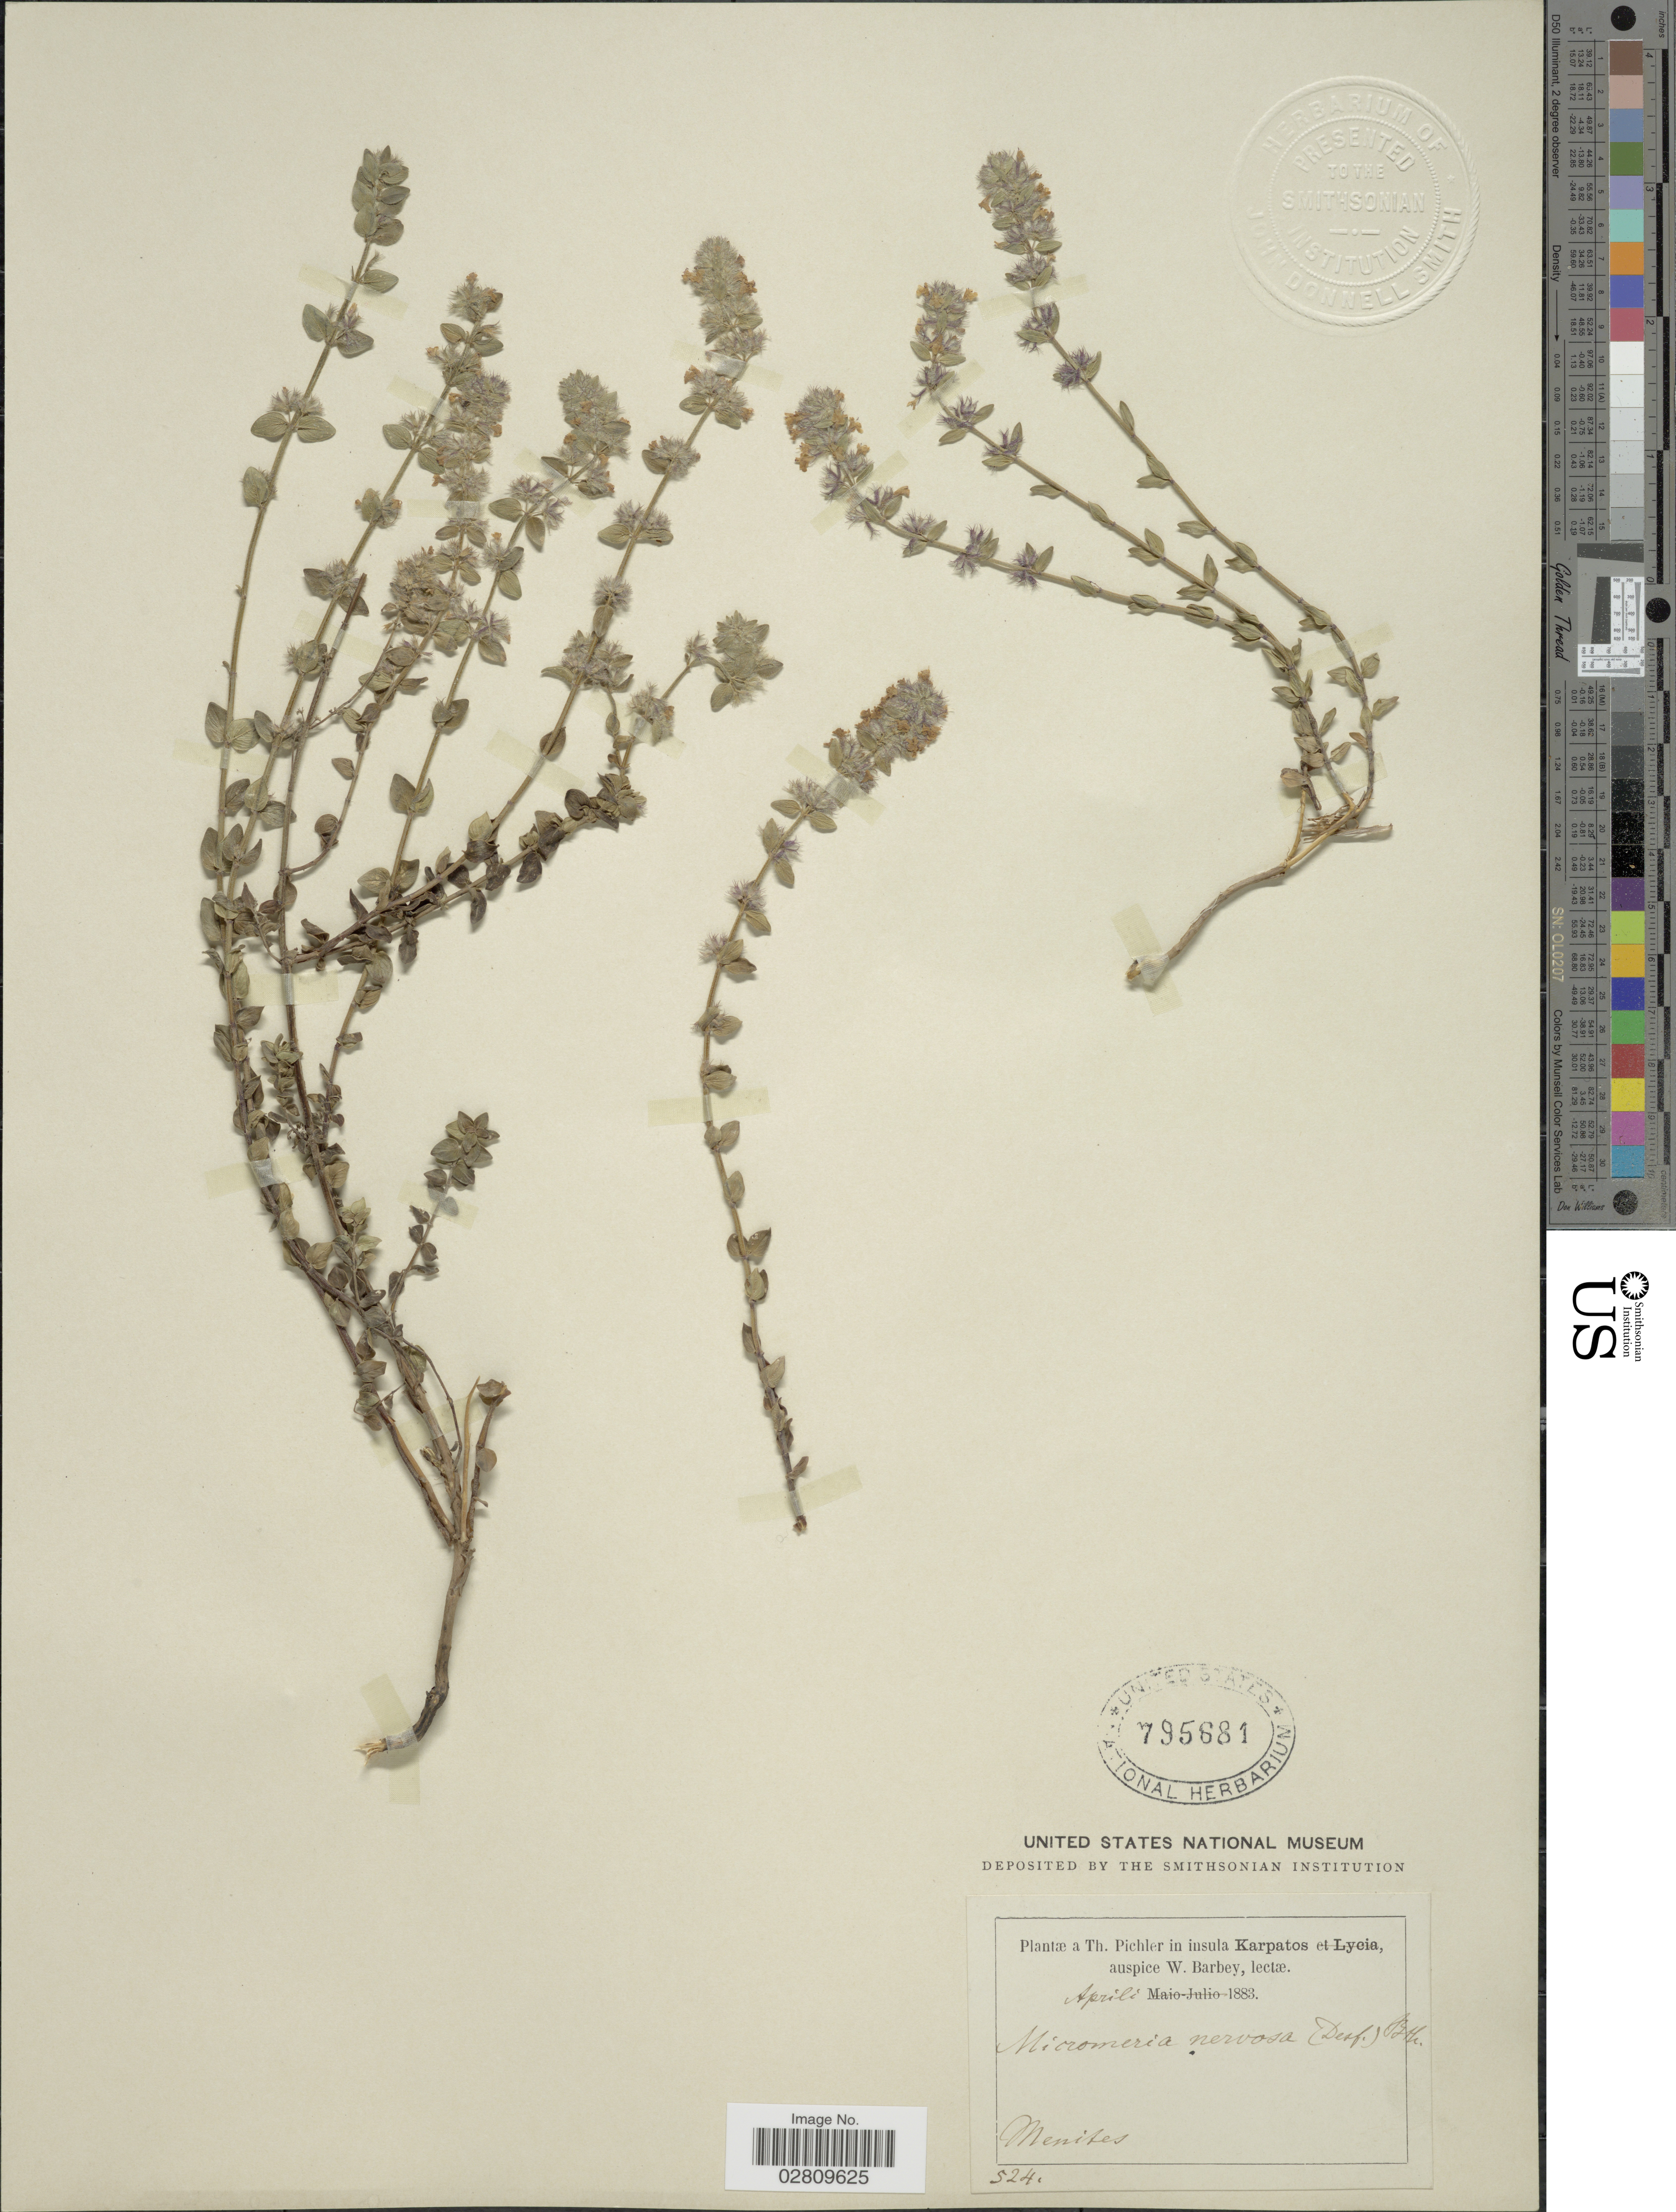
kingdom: Plantae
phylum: Tracheophyta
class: Magnoliopsida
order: Lamiales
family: Lamiaceae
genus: Micromeria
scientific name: Micromeria nervosa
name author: (Desf.) Benth.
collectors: T. Pichler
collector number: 524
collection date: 1883-04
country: Greece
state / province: South Aegean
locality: In insula Karpatos. Menites.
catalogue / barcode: US 795881